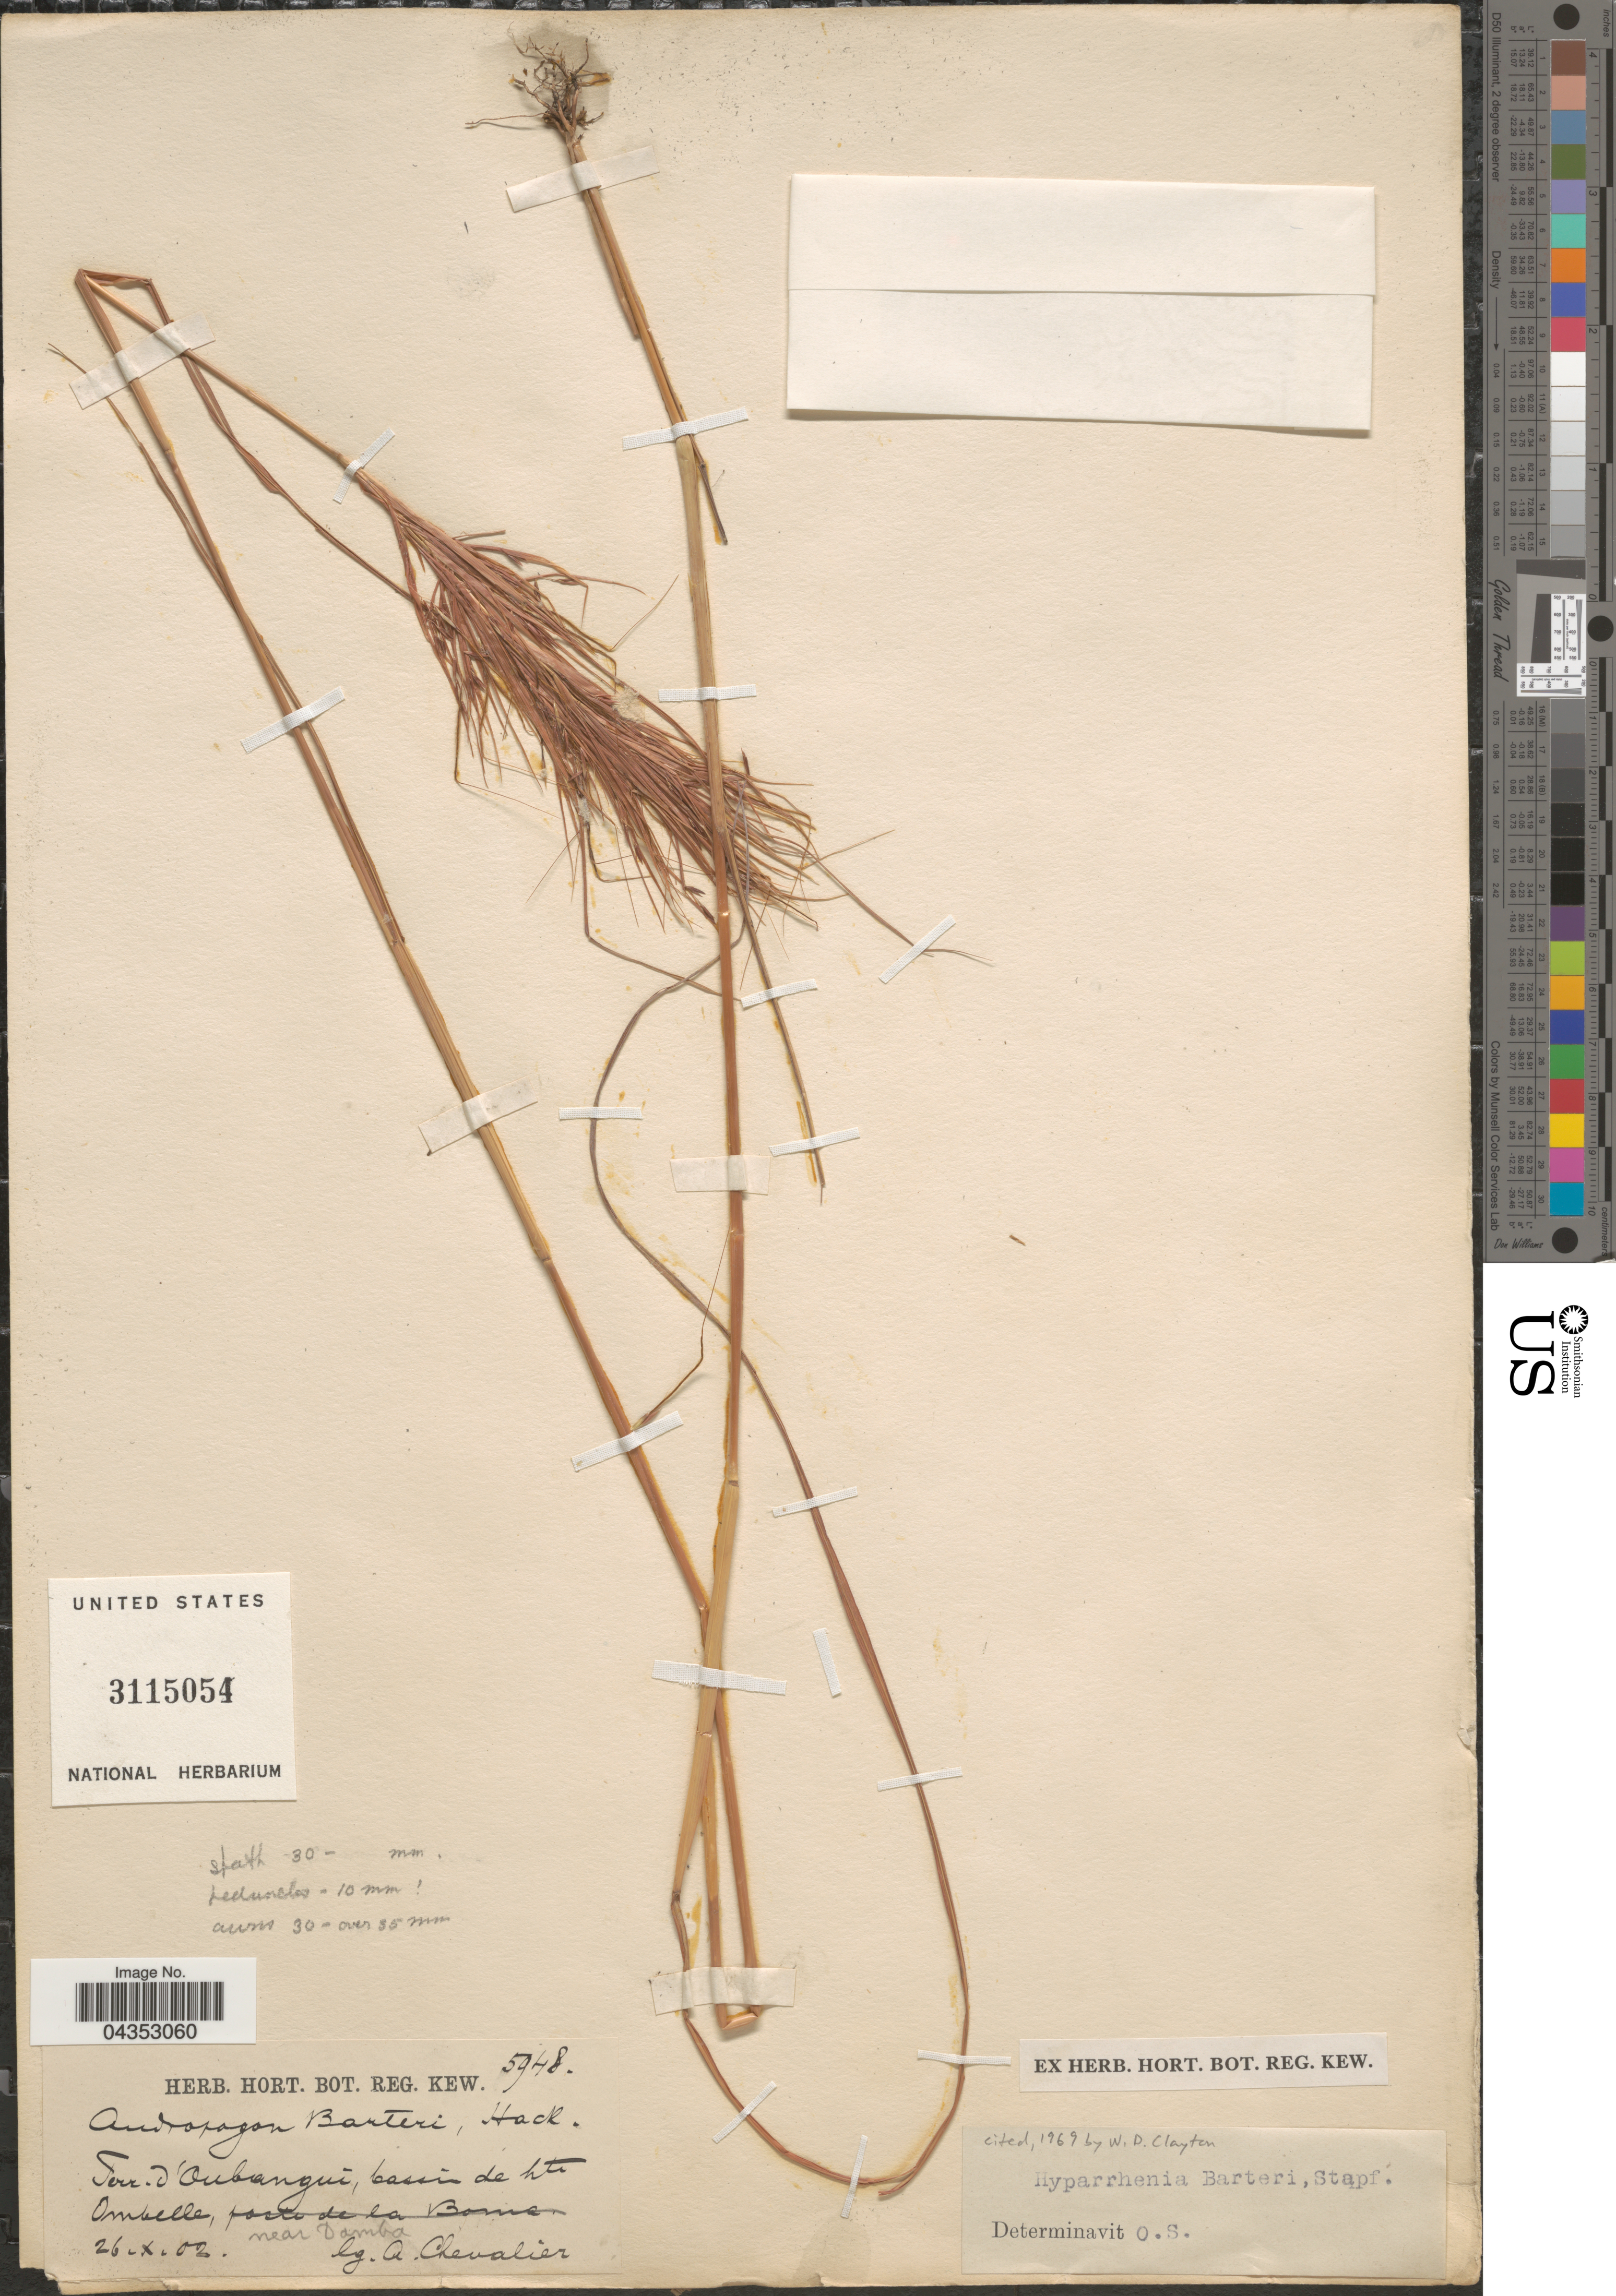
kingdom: Plantae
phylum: Tracheophyta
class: Liliopsida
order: Poales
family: Poaceae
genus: Hyparrhenia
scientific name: Hyparrhenia barteri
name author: (Hack.) Stapf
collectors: A. Chevalier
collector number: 5948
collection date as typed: Transcribed d/m/y: 26/10/2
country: Central African Republic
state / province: Bangui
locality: Terr. d'Oubangui, bassin de the Ombelle, near Damba.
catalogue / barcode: US 3115054